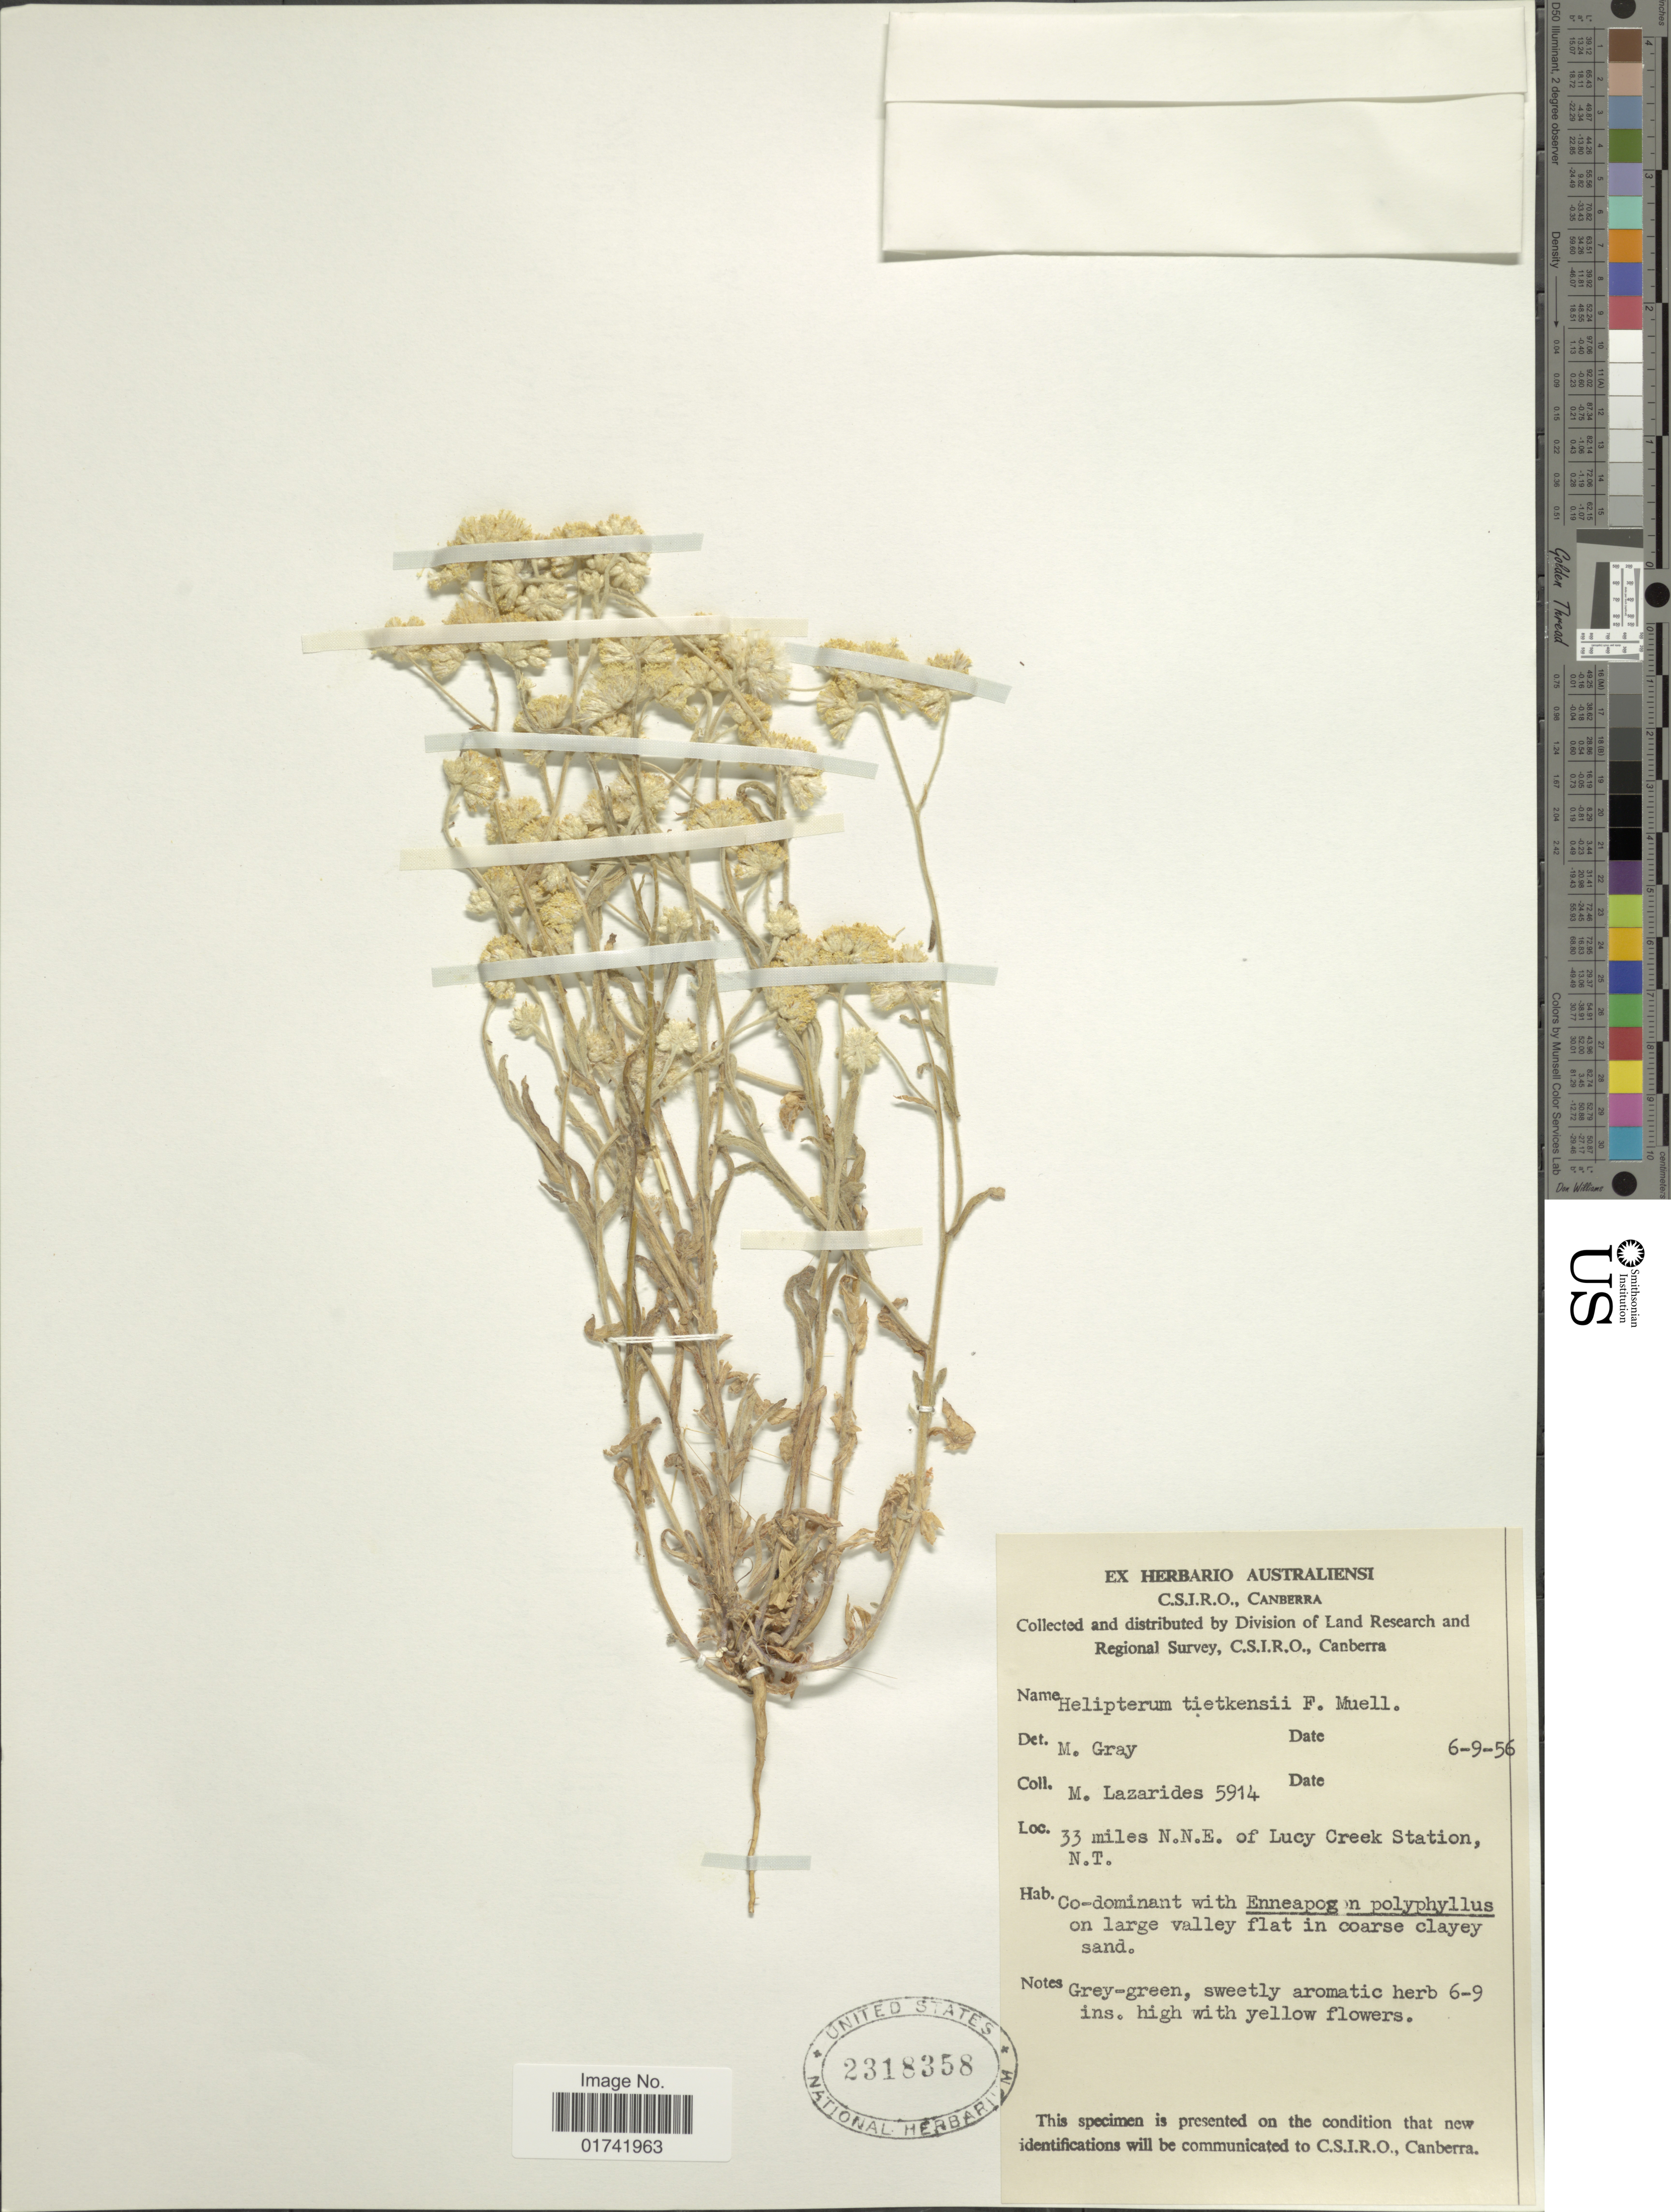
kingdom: Plantae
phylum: Tracheophyta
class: Magnoliopsida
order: Asterales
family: Asteraceae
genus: Rhodanthe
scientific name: Rhodanthe tietkensii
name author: (F. Muell.) Paul G. Wilson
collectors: M. Lazarides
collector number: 5914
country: Australia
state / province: Northern Territory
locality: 33 miles N.N.E. of Lucy Creek Station,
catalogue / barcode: US 2318358